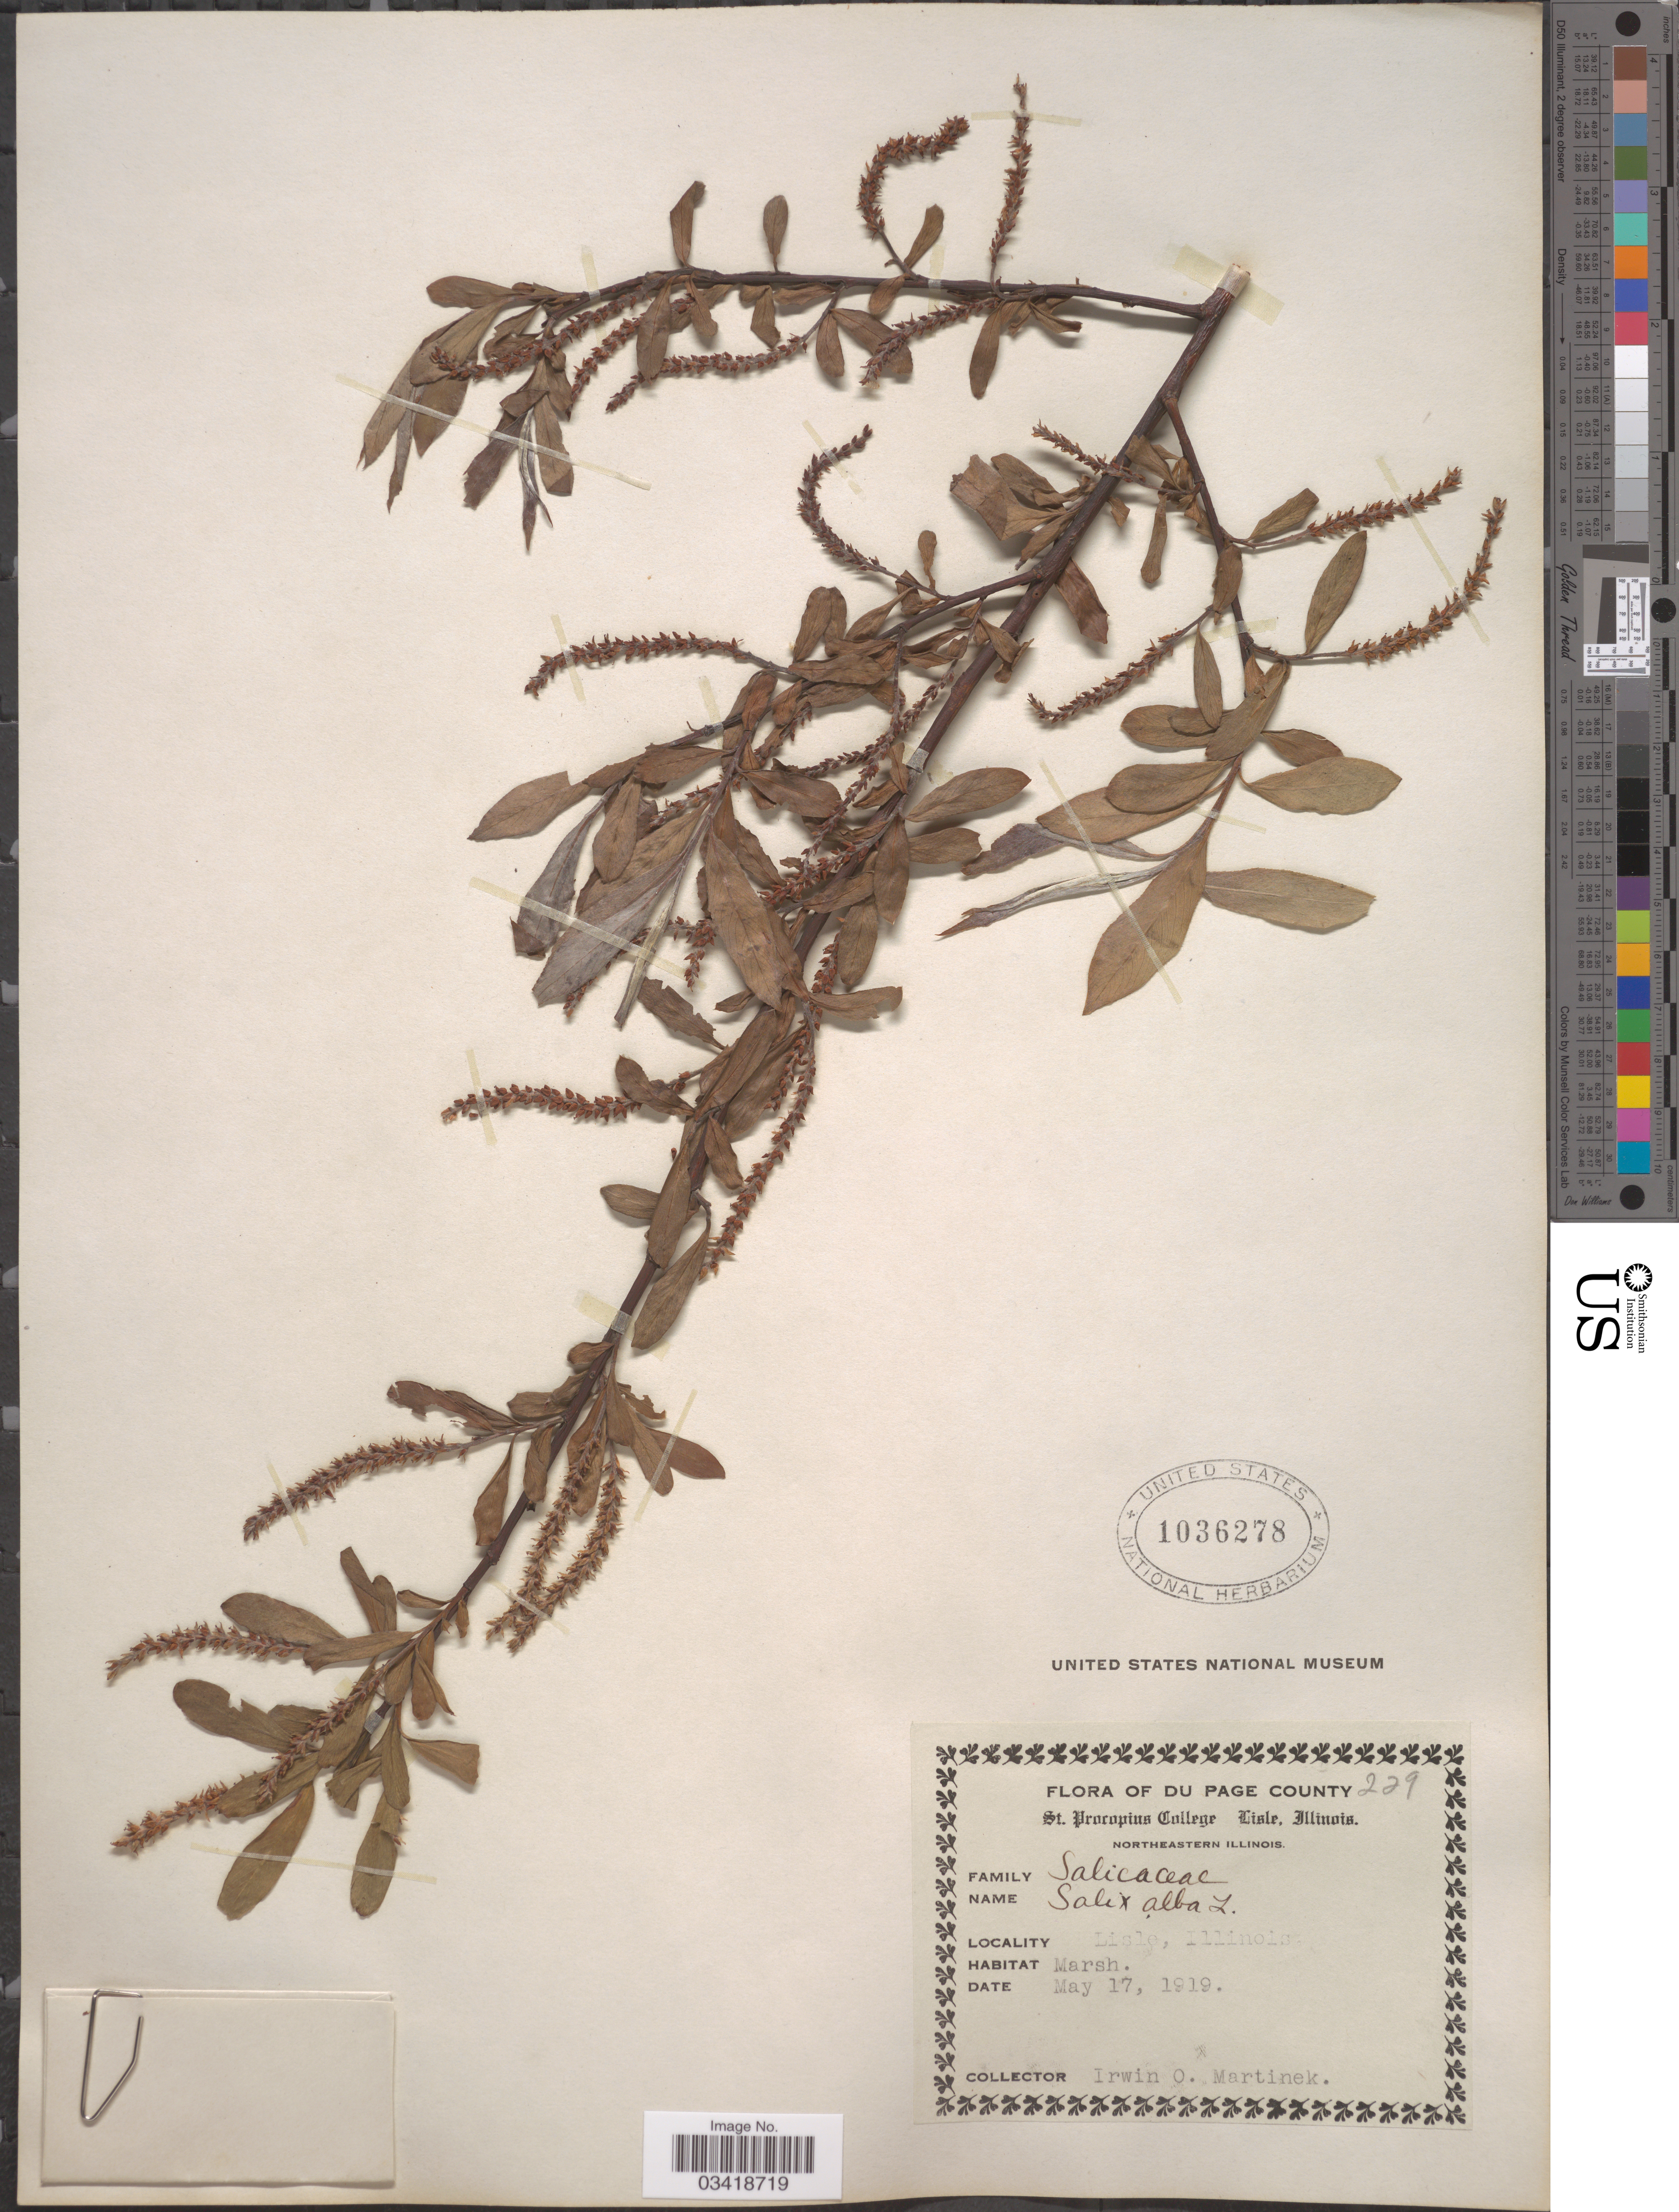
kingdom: Plantae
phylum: Tracheophyta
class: Magnoliopsida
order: Malpighiales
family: Salicaceae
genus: Salix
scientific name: Salix alba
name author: L.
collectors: I. Martinek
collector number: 229?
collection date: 1919-05-17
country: United States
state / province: Illinois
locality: Du Page County. Northeastern Illinois. [unsure placement] Lisle.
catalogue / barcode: US 1036278